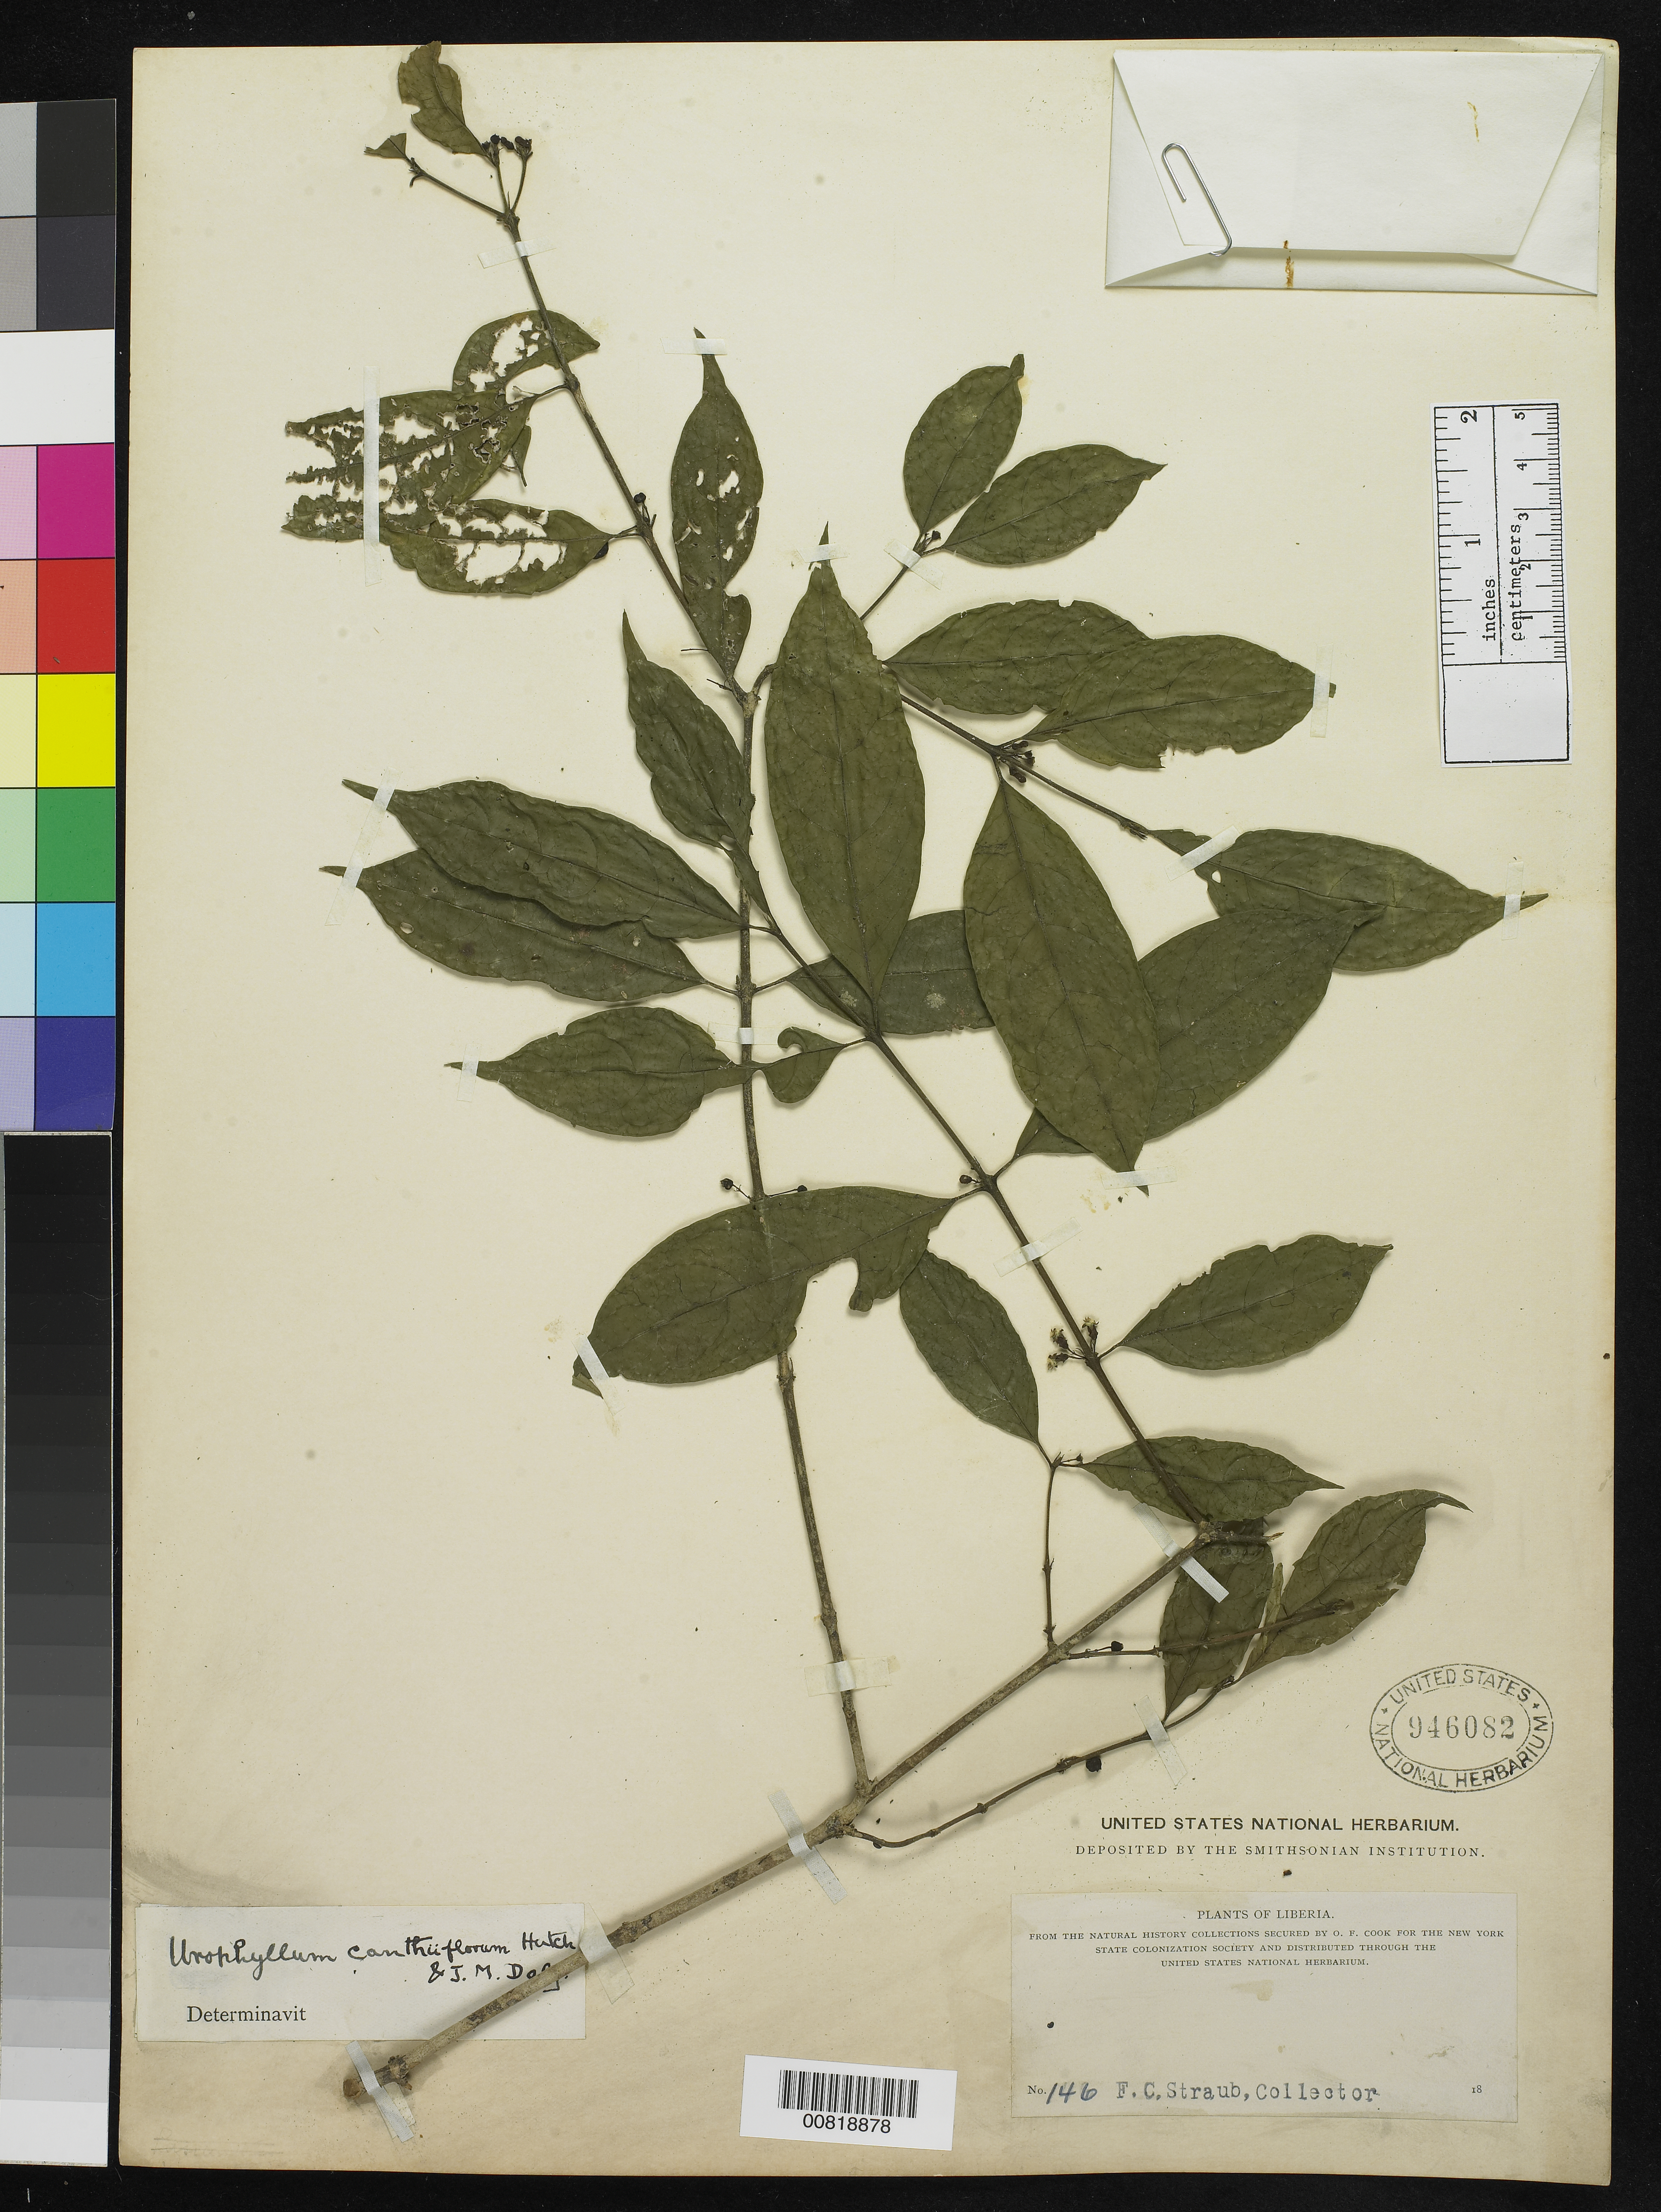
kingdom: Plantae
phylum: Tracheophyta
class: Magnoliopsida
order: Gentianales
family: Rubiaceae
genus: Urophyllum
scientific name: Urophyllum canthiflorum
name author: Hutch. & Dalziel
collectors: F. Straub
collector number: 146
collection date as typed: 18--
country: Liberia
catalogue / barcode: US 946082